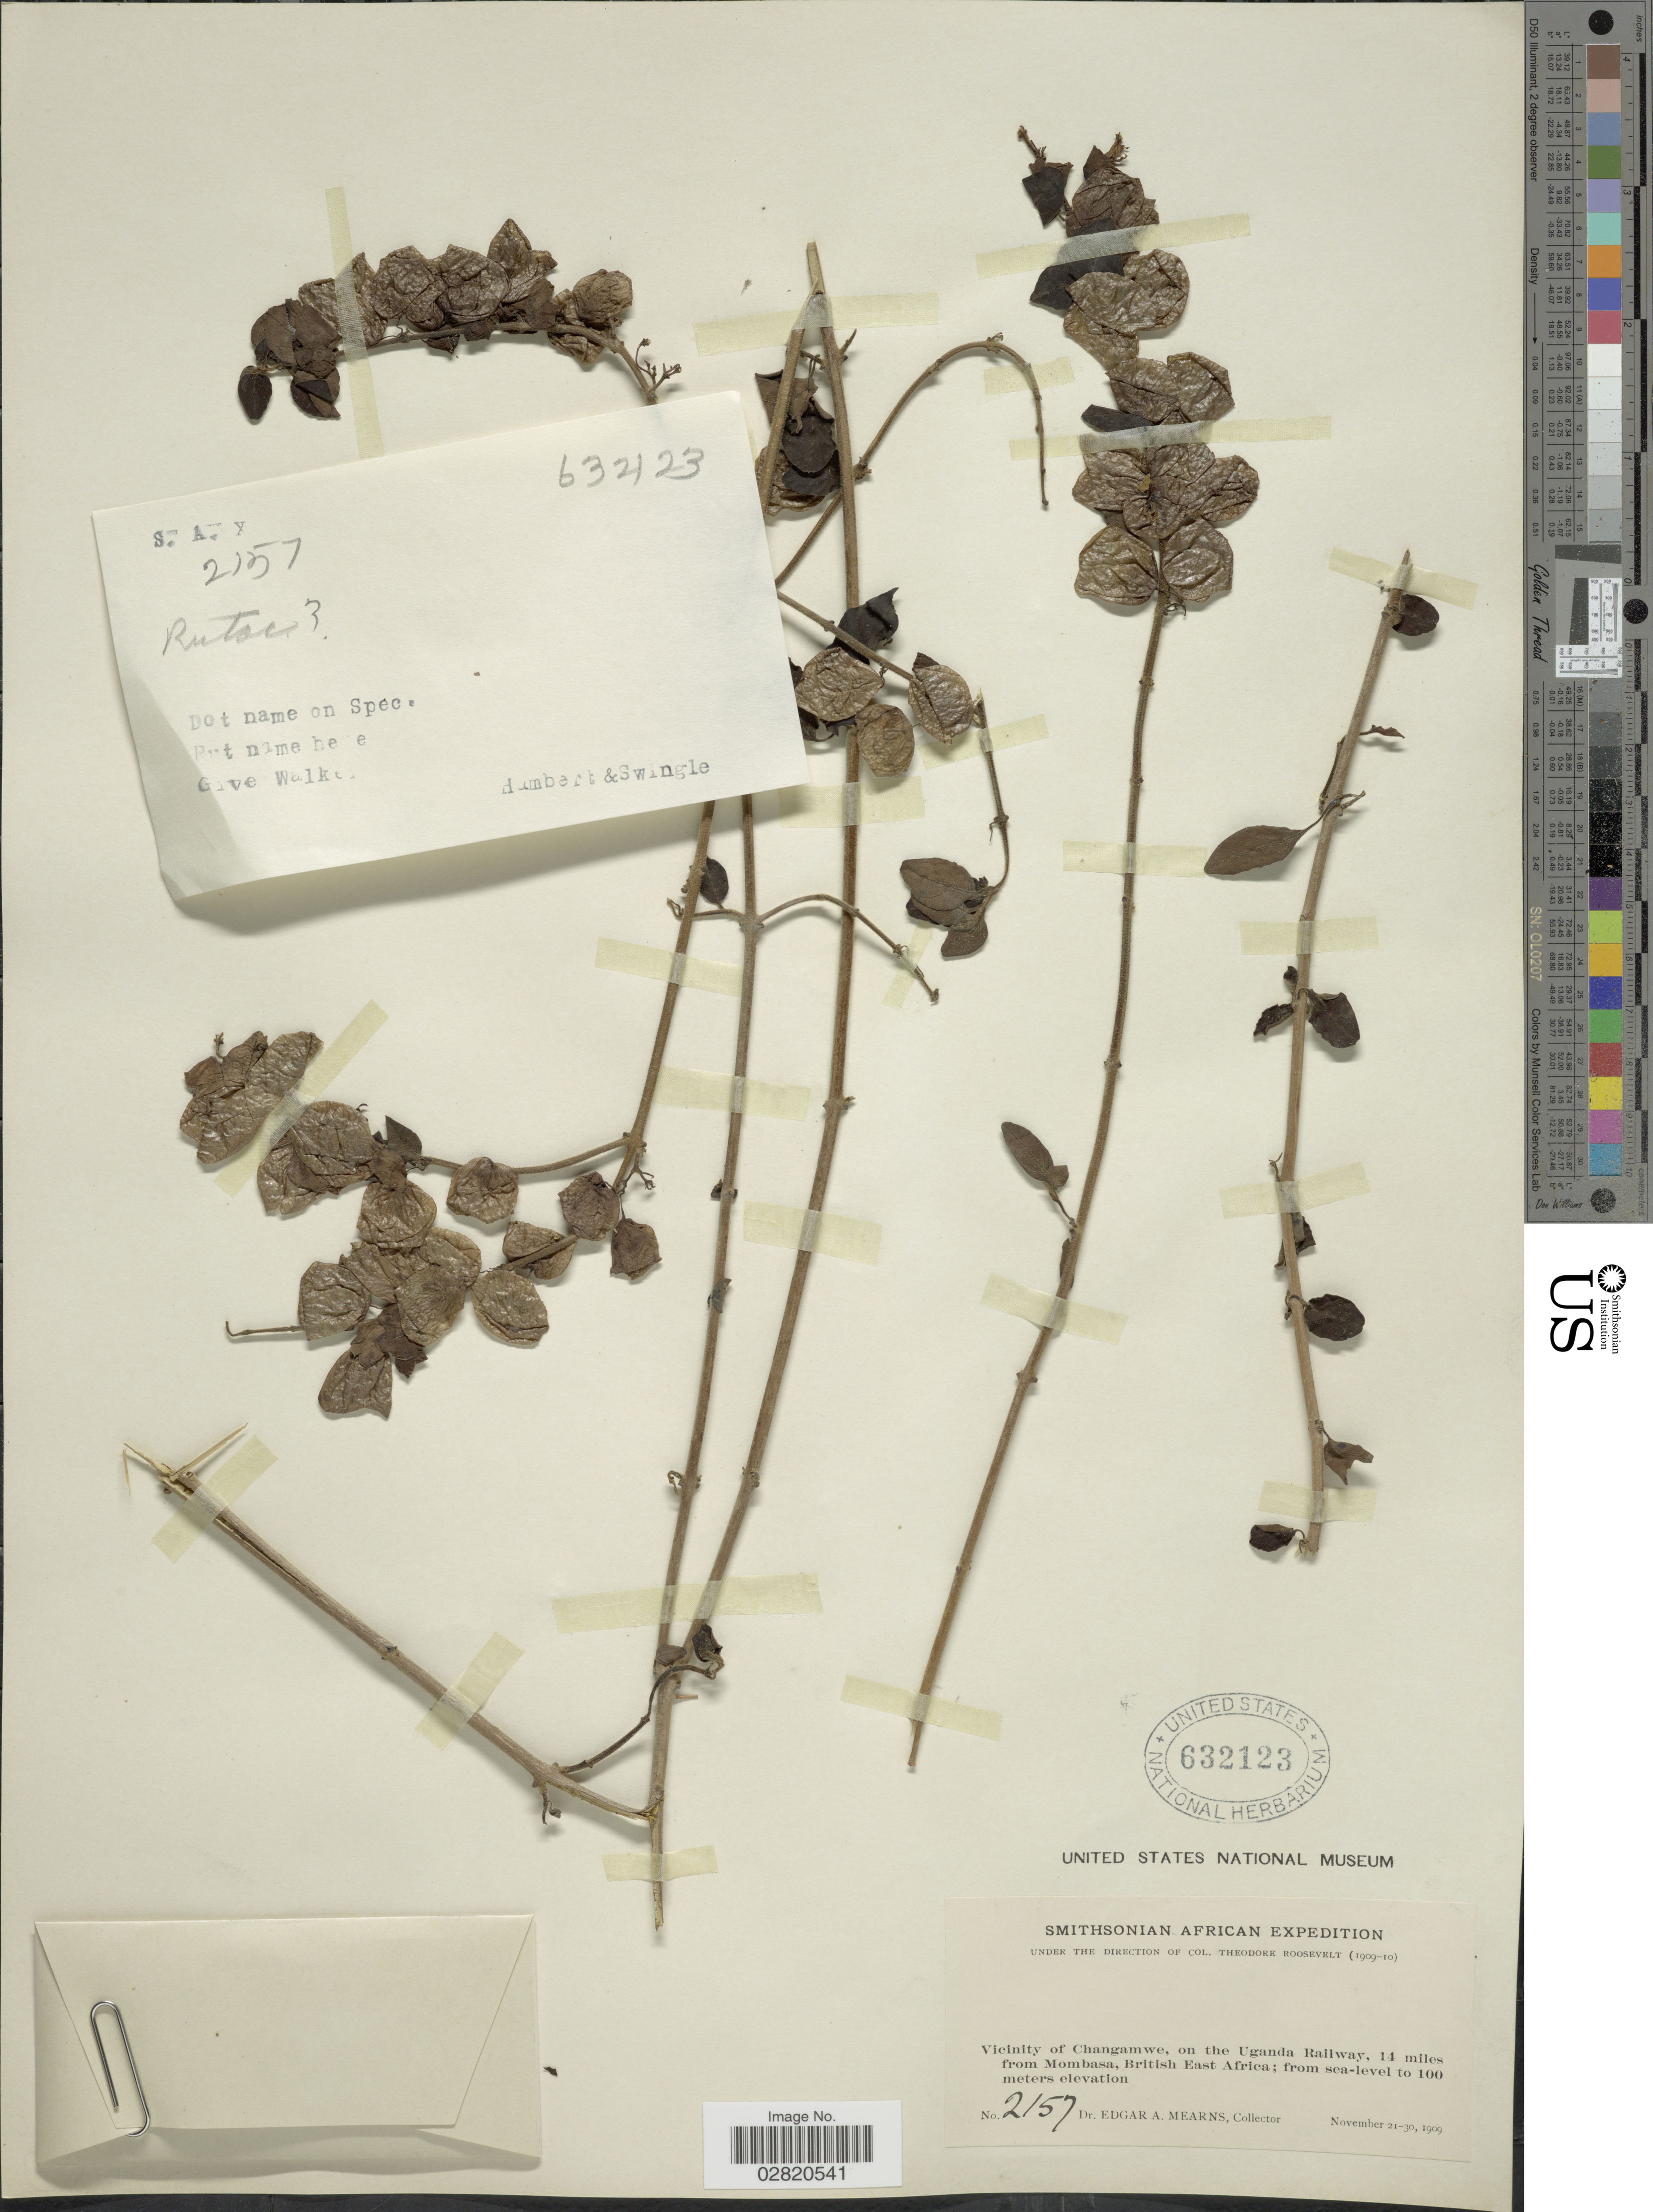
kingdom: Plantae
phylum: Tracheophyta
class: Magnoliopsida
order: Lamiales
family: Lamiaceae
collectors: E. A. Mearns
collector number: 2157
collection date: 1909-11-21/1909-11-30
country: Kenya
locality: Vicinity of Changamwe, on the Uganda Railway, 14 miles from Mombasa, British East Africa.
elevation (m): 0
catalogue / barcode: US 632123